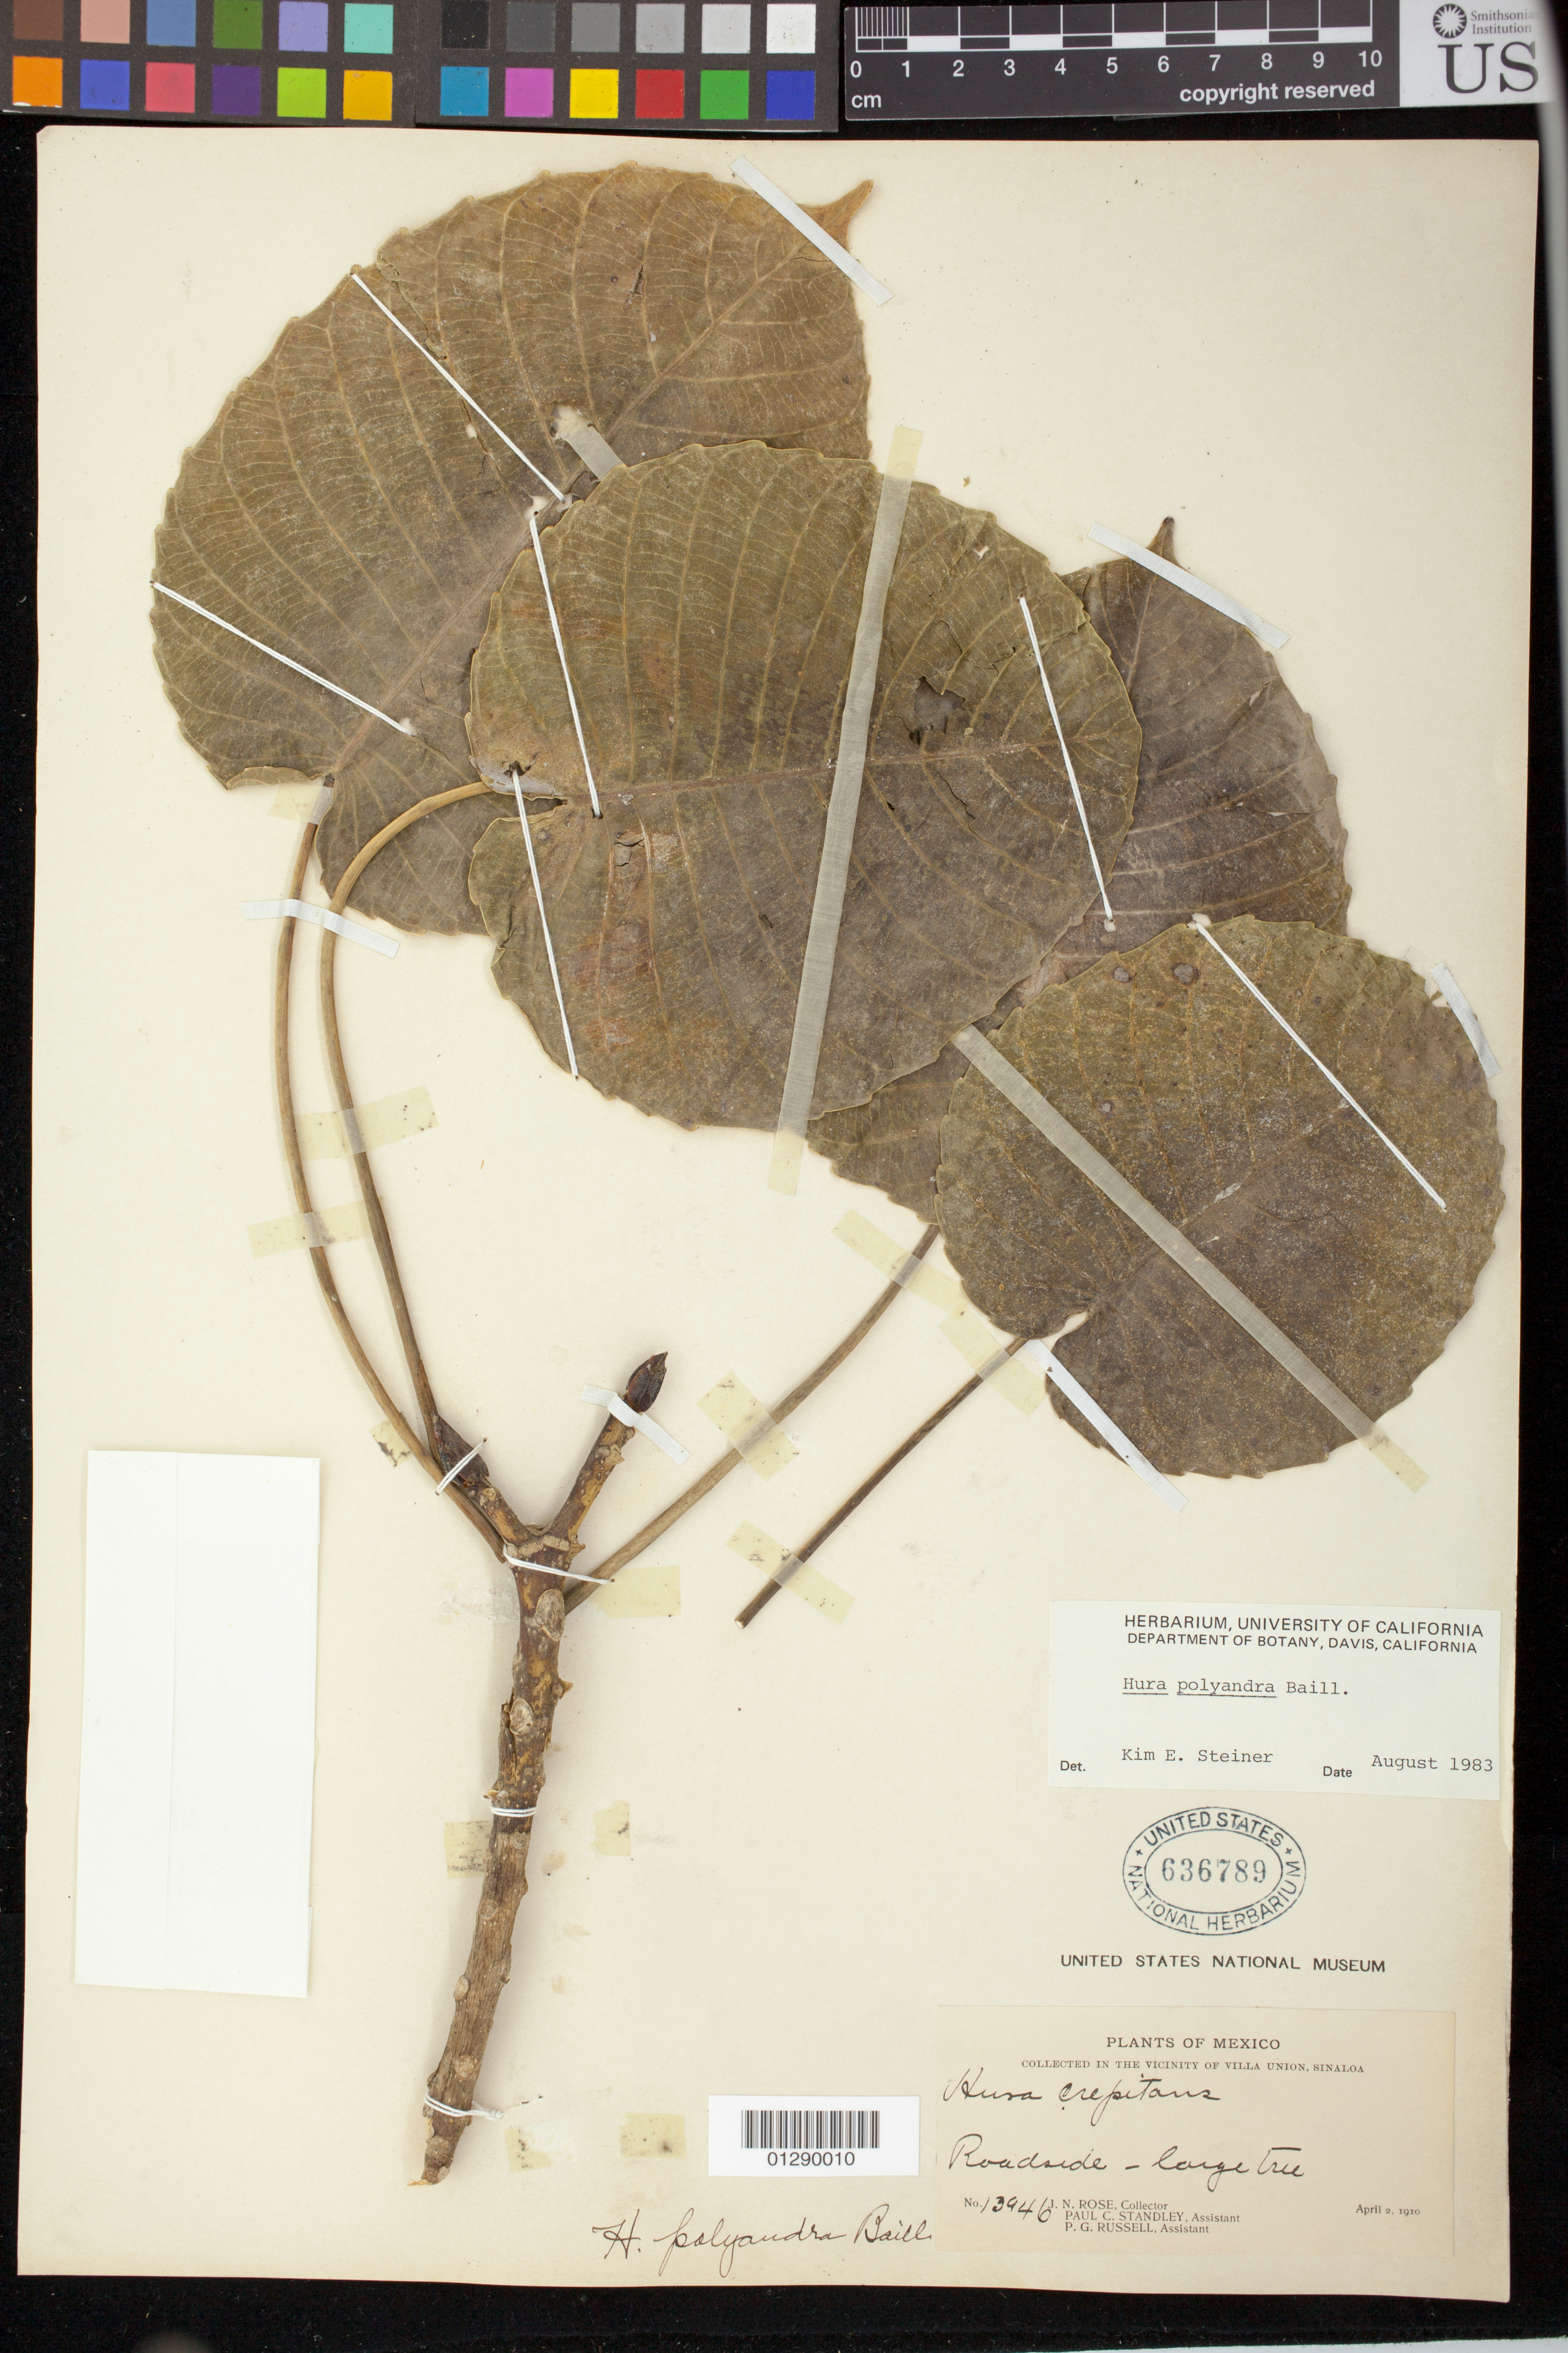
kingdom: Plantae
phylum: Tracheophyta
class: Magnoliopsida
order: Malpighiales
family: Euphorbiaceae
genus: Hura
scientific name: Hura polyandra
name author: Baill.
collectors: J. N. Rose, P. C. Standley & P. G. Russell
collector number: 13946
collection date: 1910-04-02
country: Mexico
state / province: Sinaloa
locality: Vicinity of Villa Union,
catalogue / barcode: US 636789